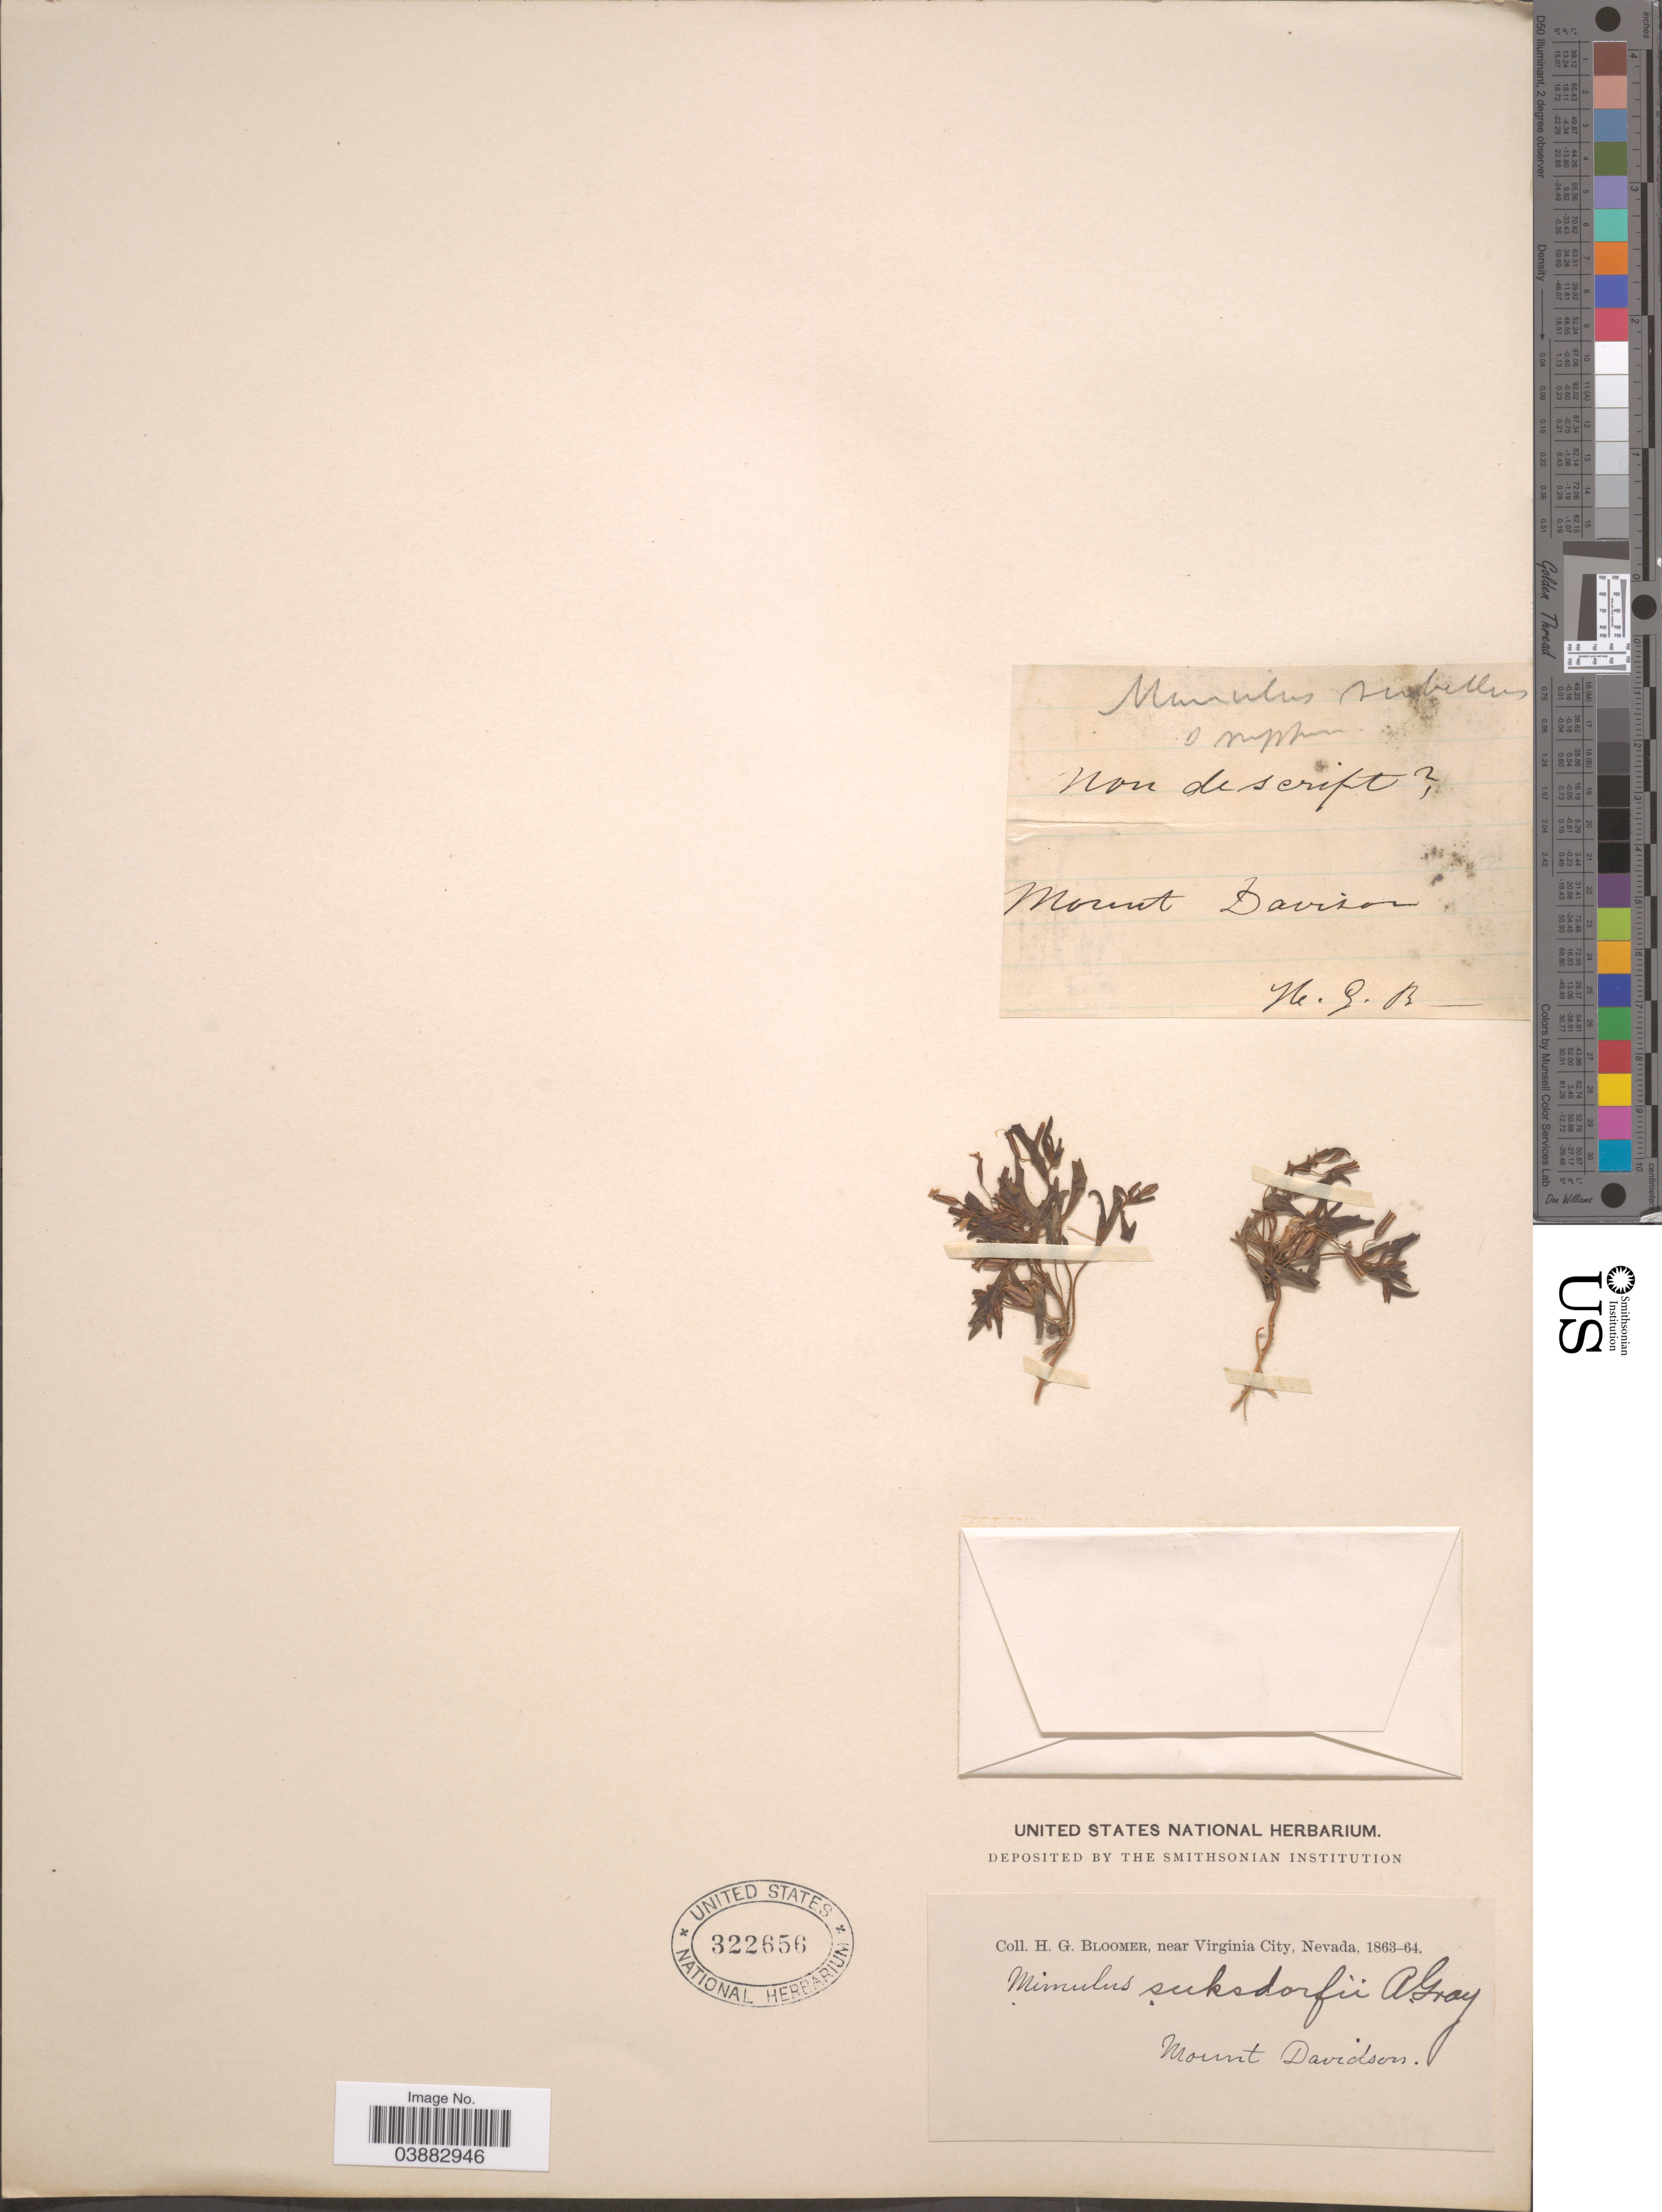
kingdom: Plantae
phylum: Tracheophyta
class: Magnoliopsida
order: Lamiales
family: Phrymaceae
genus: Mimulus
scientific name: Mimulus suksdorfii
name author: A. Gray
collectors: H. Bloomer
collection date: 1863/1864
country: United States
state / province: Nevada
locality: Near Virginia City. Mount Davidson.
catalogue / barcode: US 322656